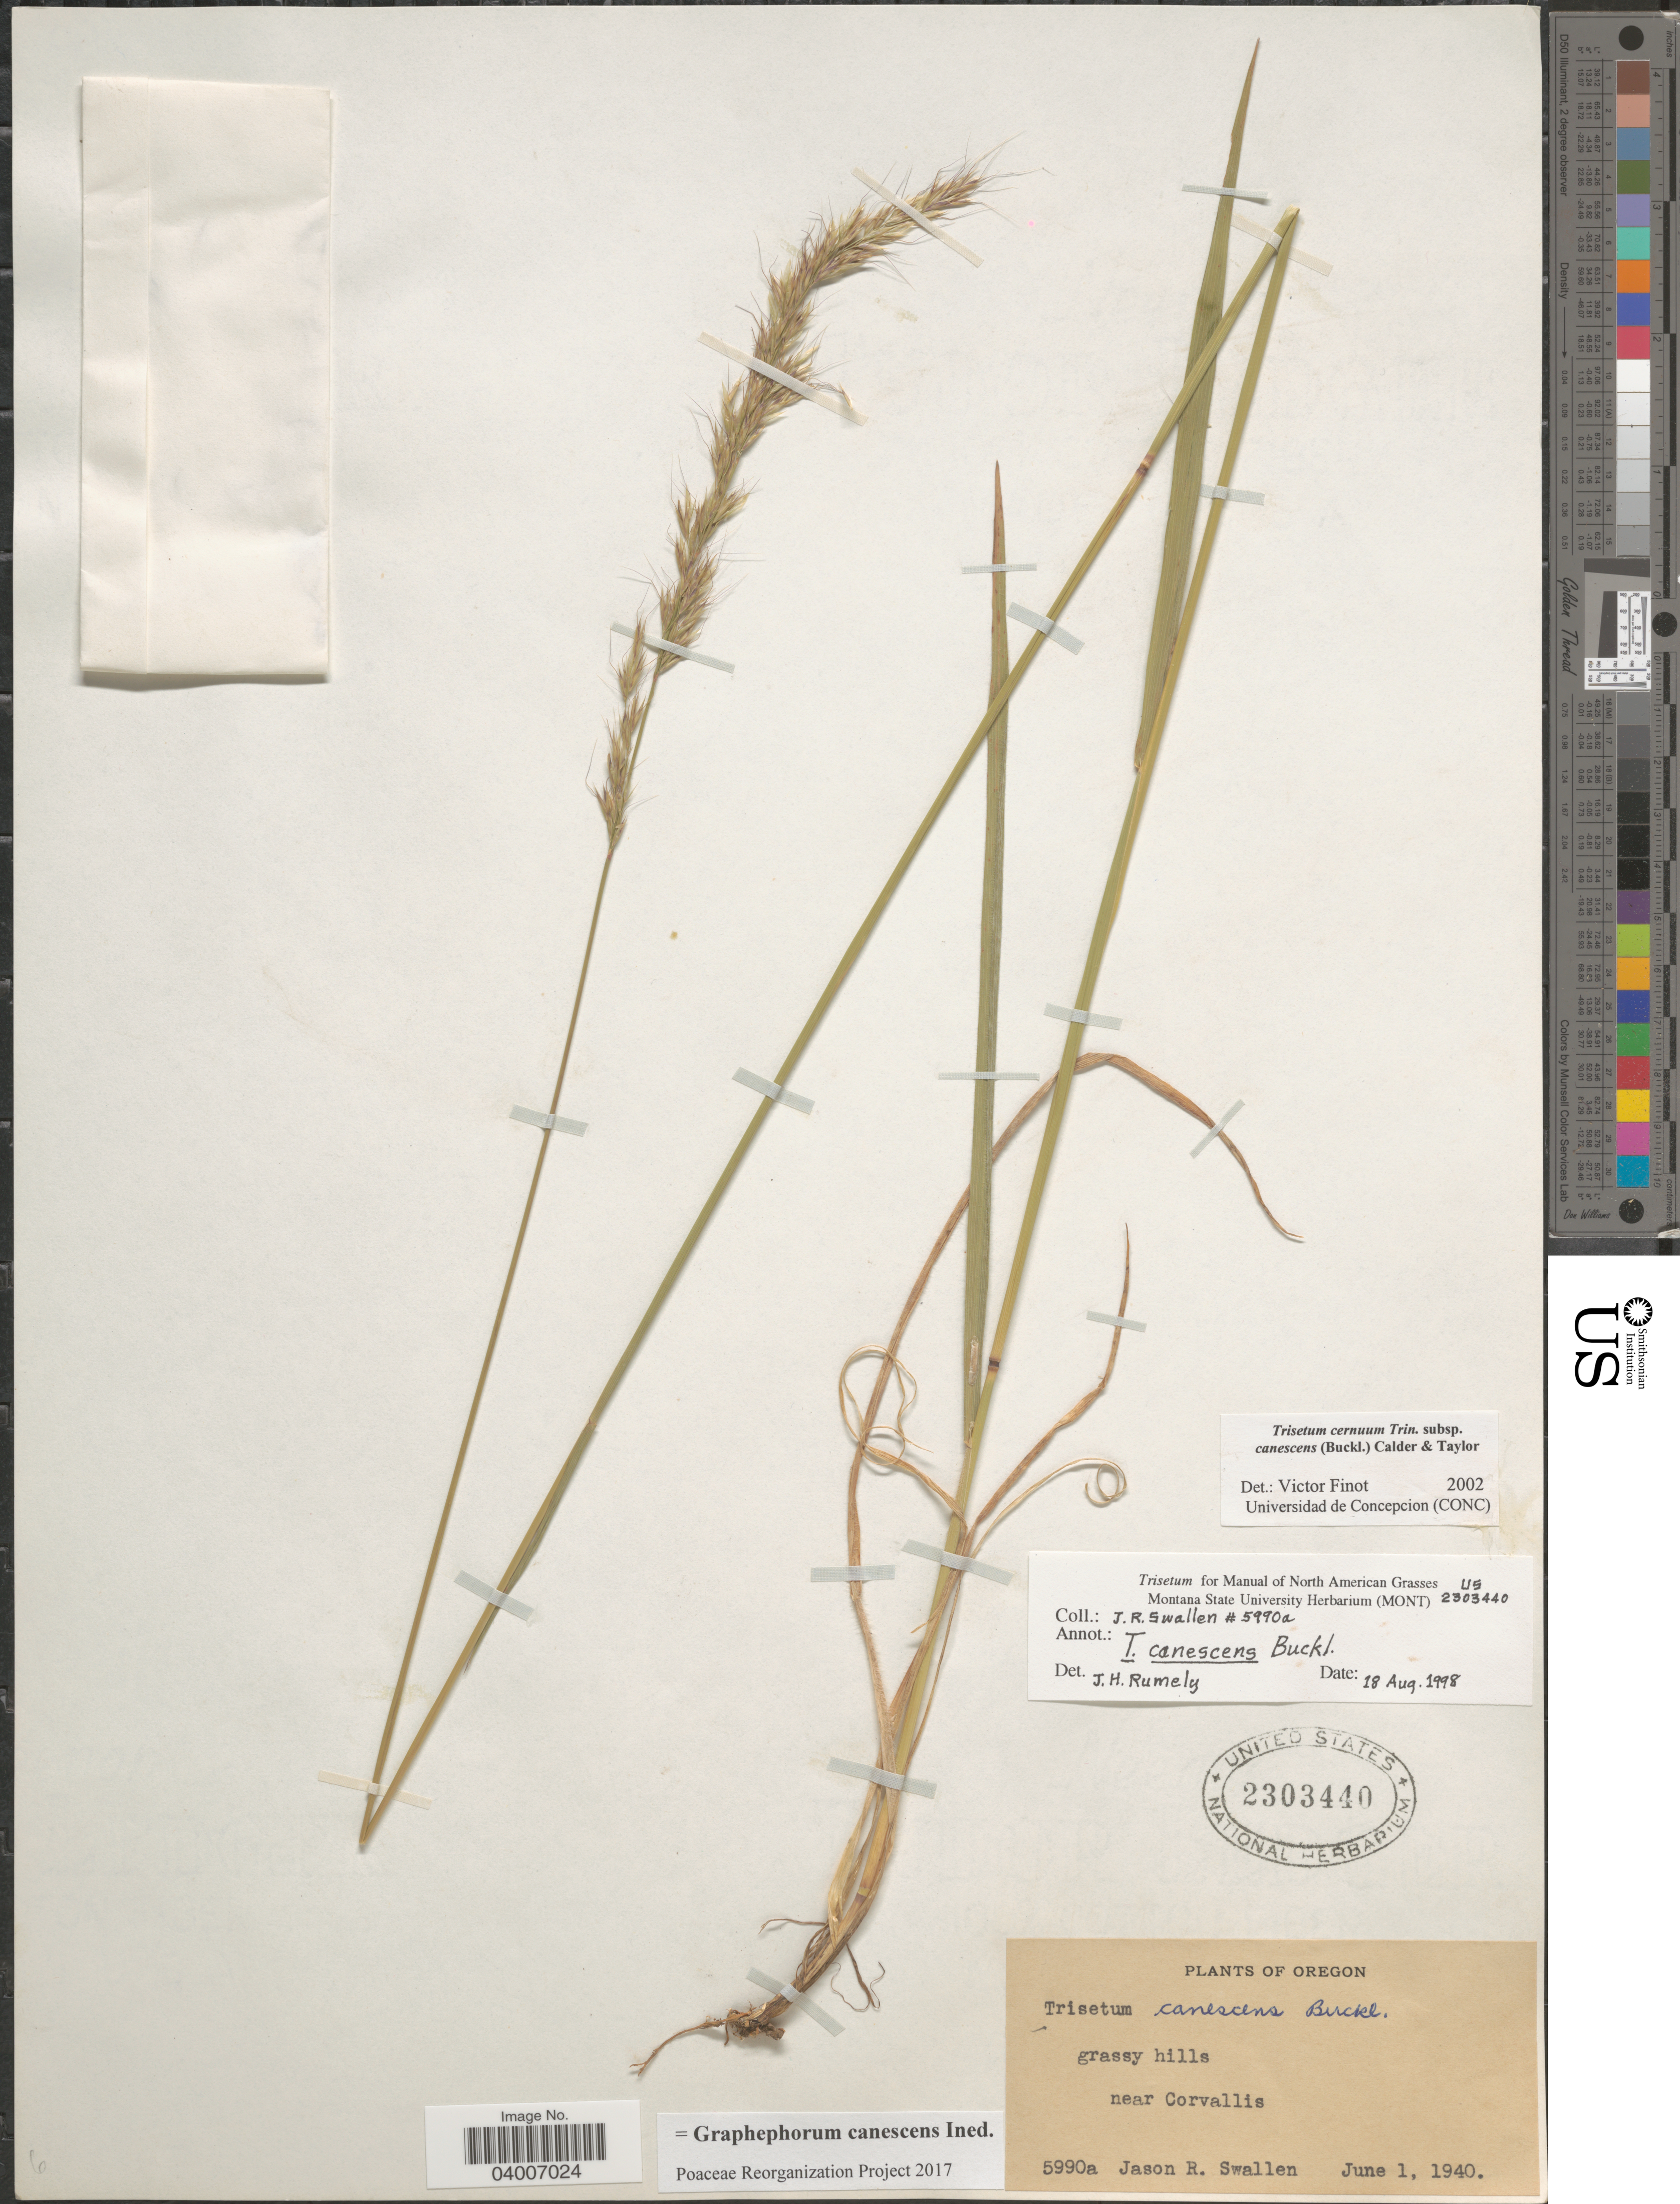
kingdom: Plantae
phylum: Tracheophyta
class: Liliopsida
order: Poales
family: Poaceae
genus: Graphephorum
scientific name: Graphephorum canescens ined.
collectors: J. R. Swallen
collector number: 5990a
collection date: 1940-06-01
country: United States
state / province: Oregon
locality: Grassy hills near Corvallis.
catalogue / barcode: US 2303440